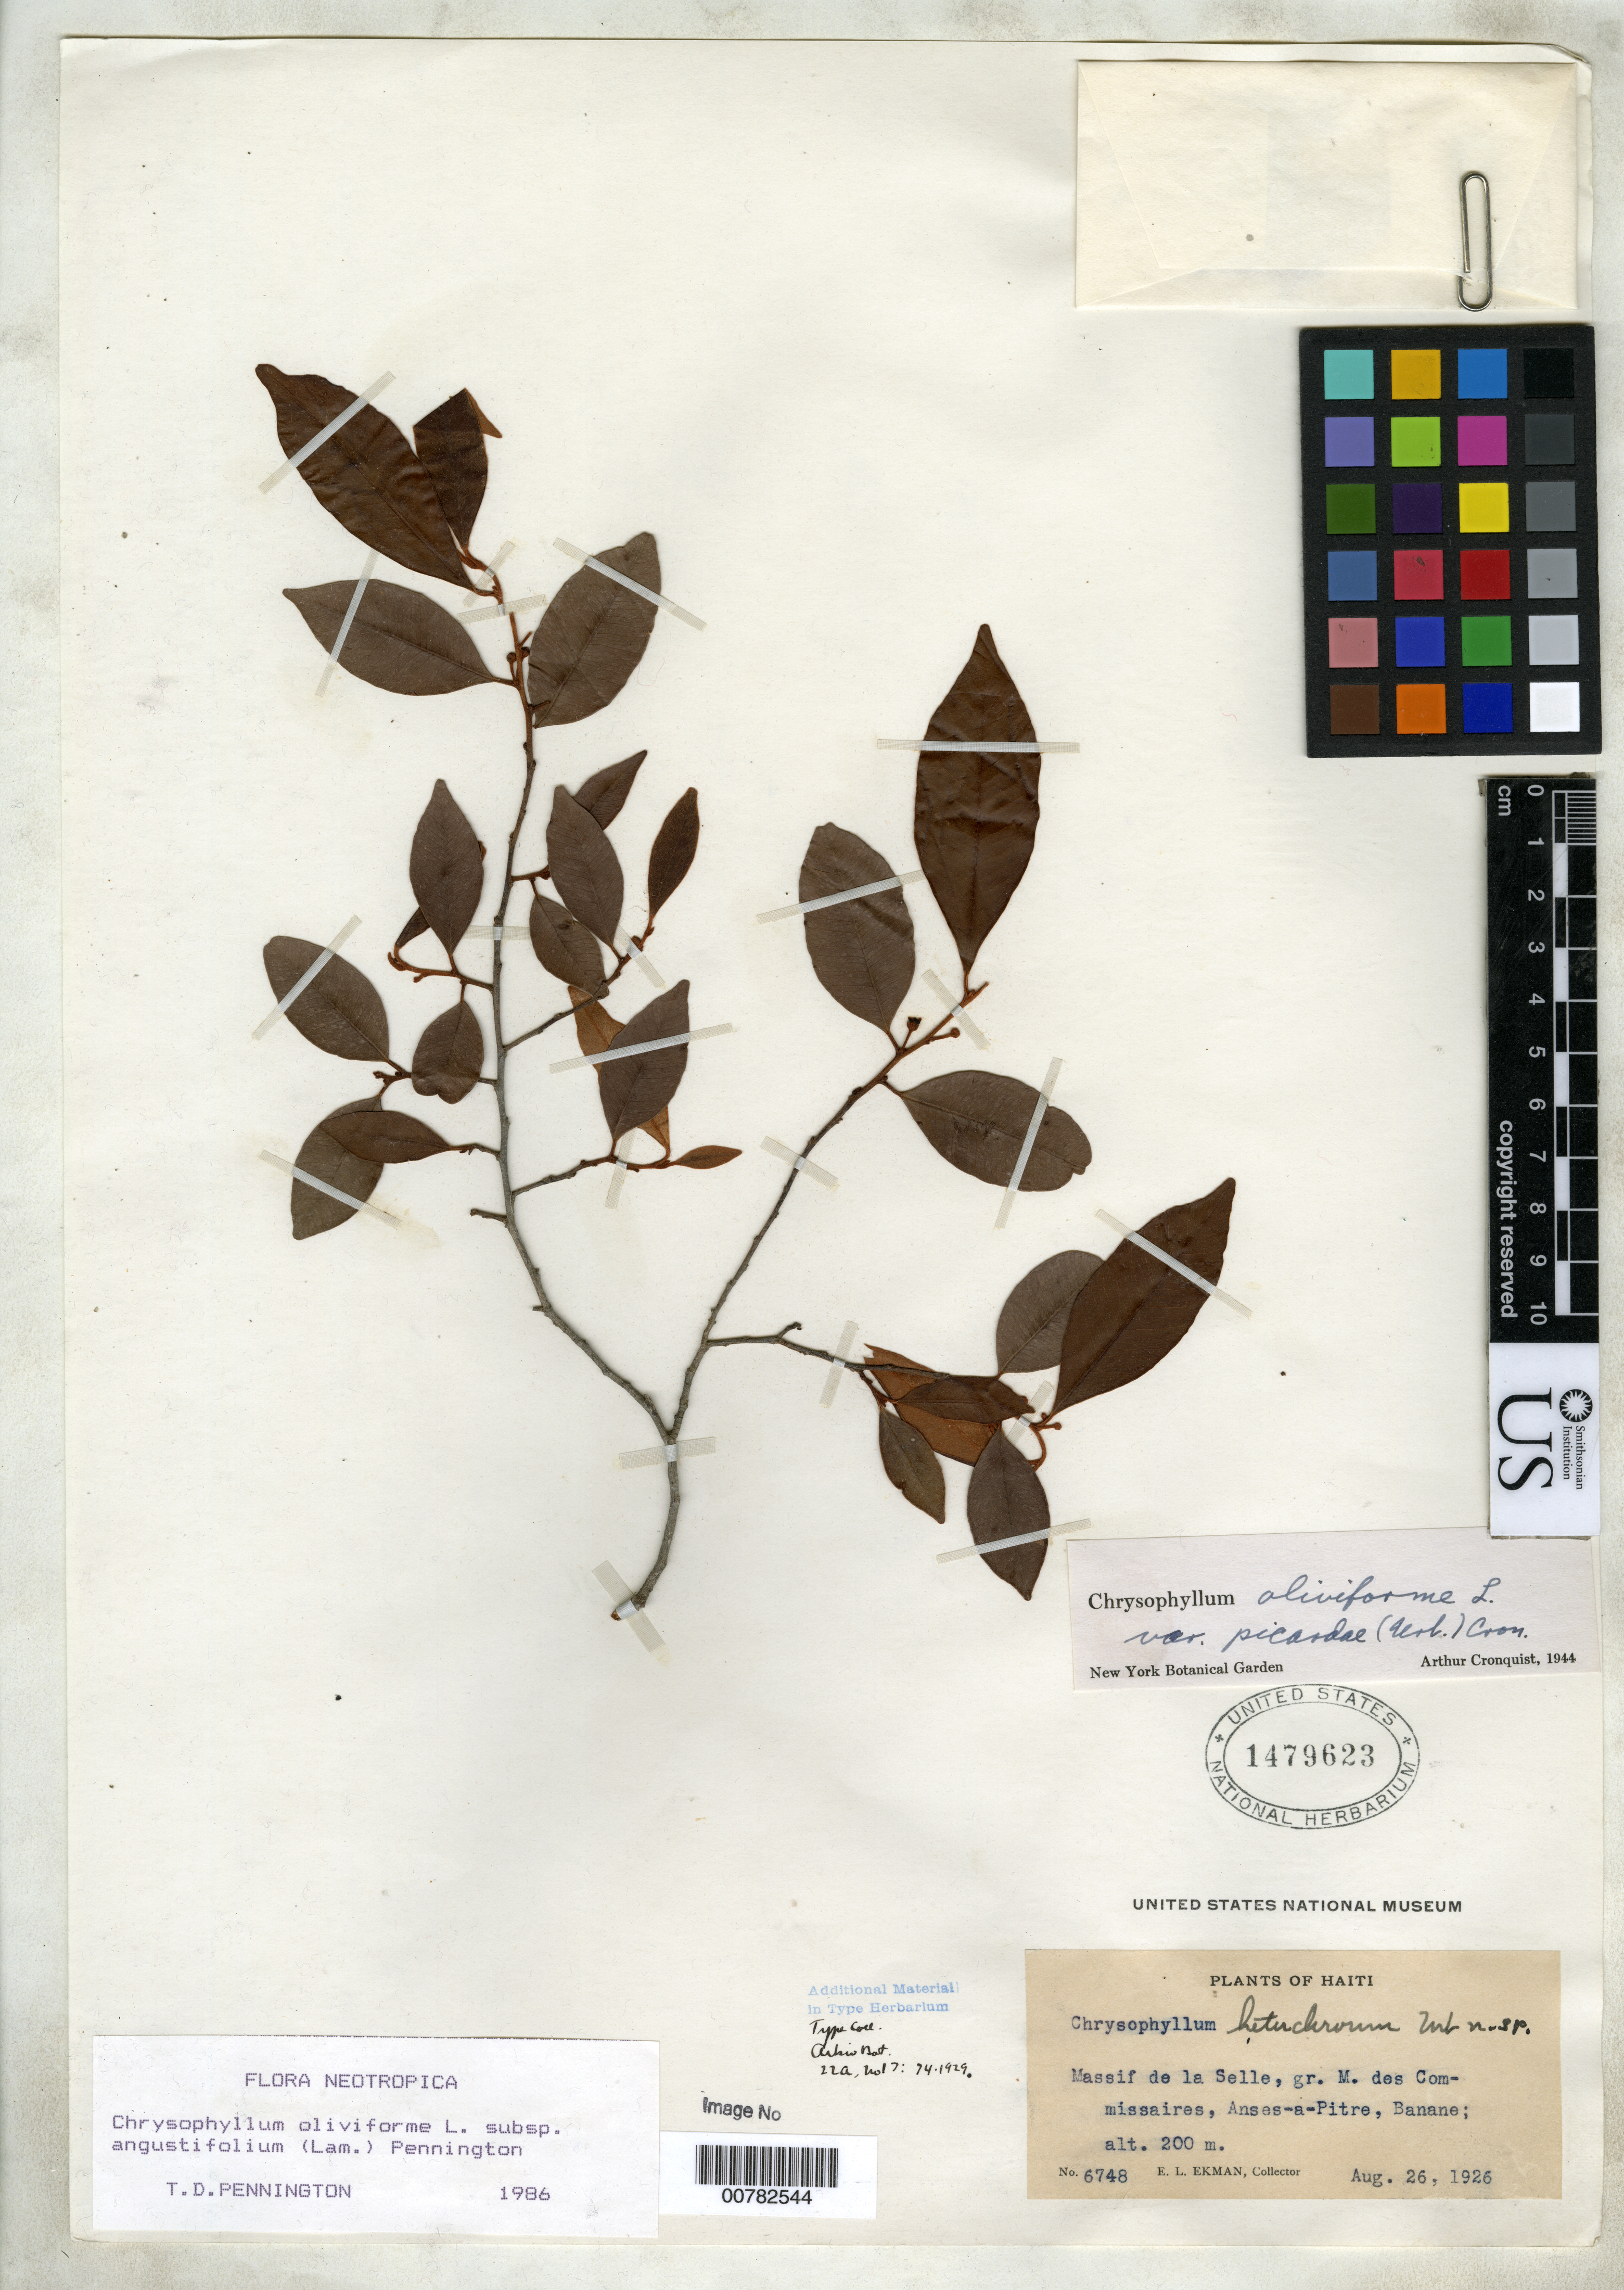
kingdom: Plantae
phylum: Tracheophyta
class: Magnoliopsida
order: Ericales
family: Sapotaceae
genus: Chrysophyllum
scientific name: Chrysophyllum heterochroum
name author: Urb.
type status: Isotype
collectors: E. L. Ekman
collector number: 6748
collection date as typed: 26 Aug 1926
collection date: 1926-08-26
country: Haiti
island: Hispaniola Island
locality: Massif de La Selle, Gros Morne, prope Anses-a-pitre, Banane.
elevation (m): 200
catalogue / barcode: US 1479623